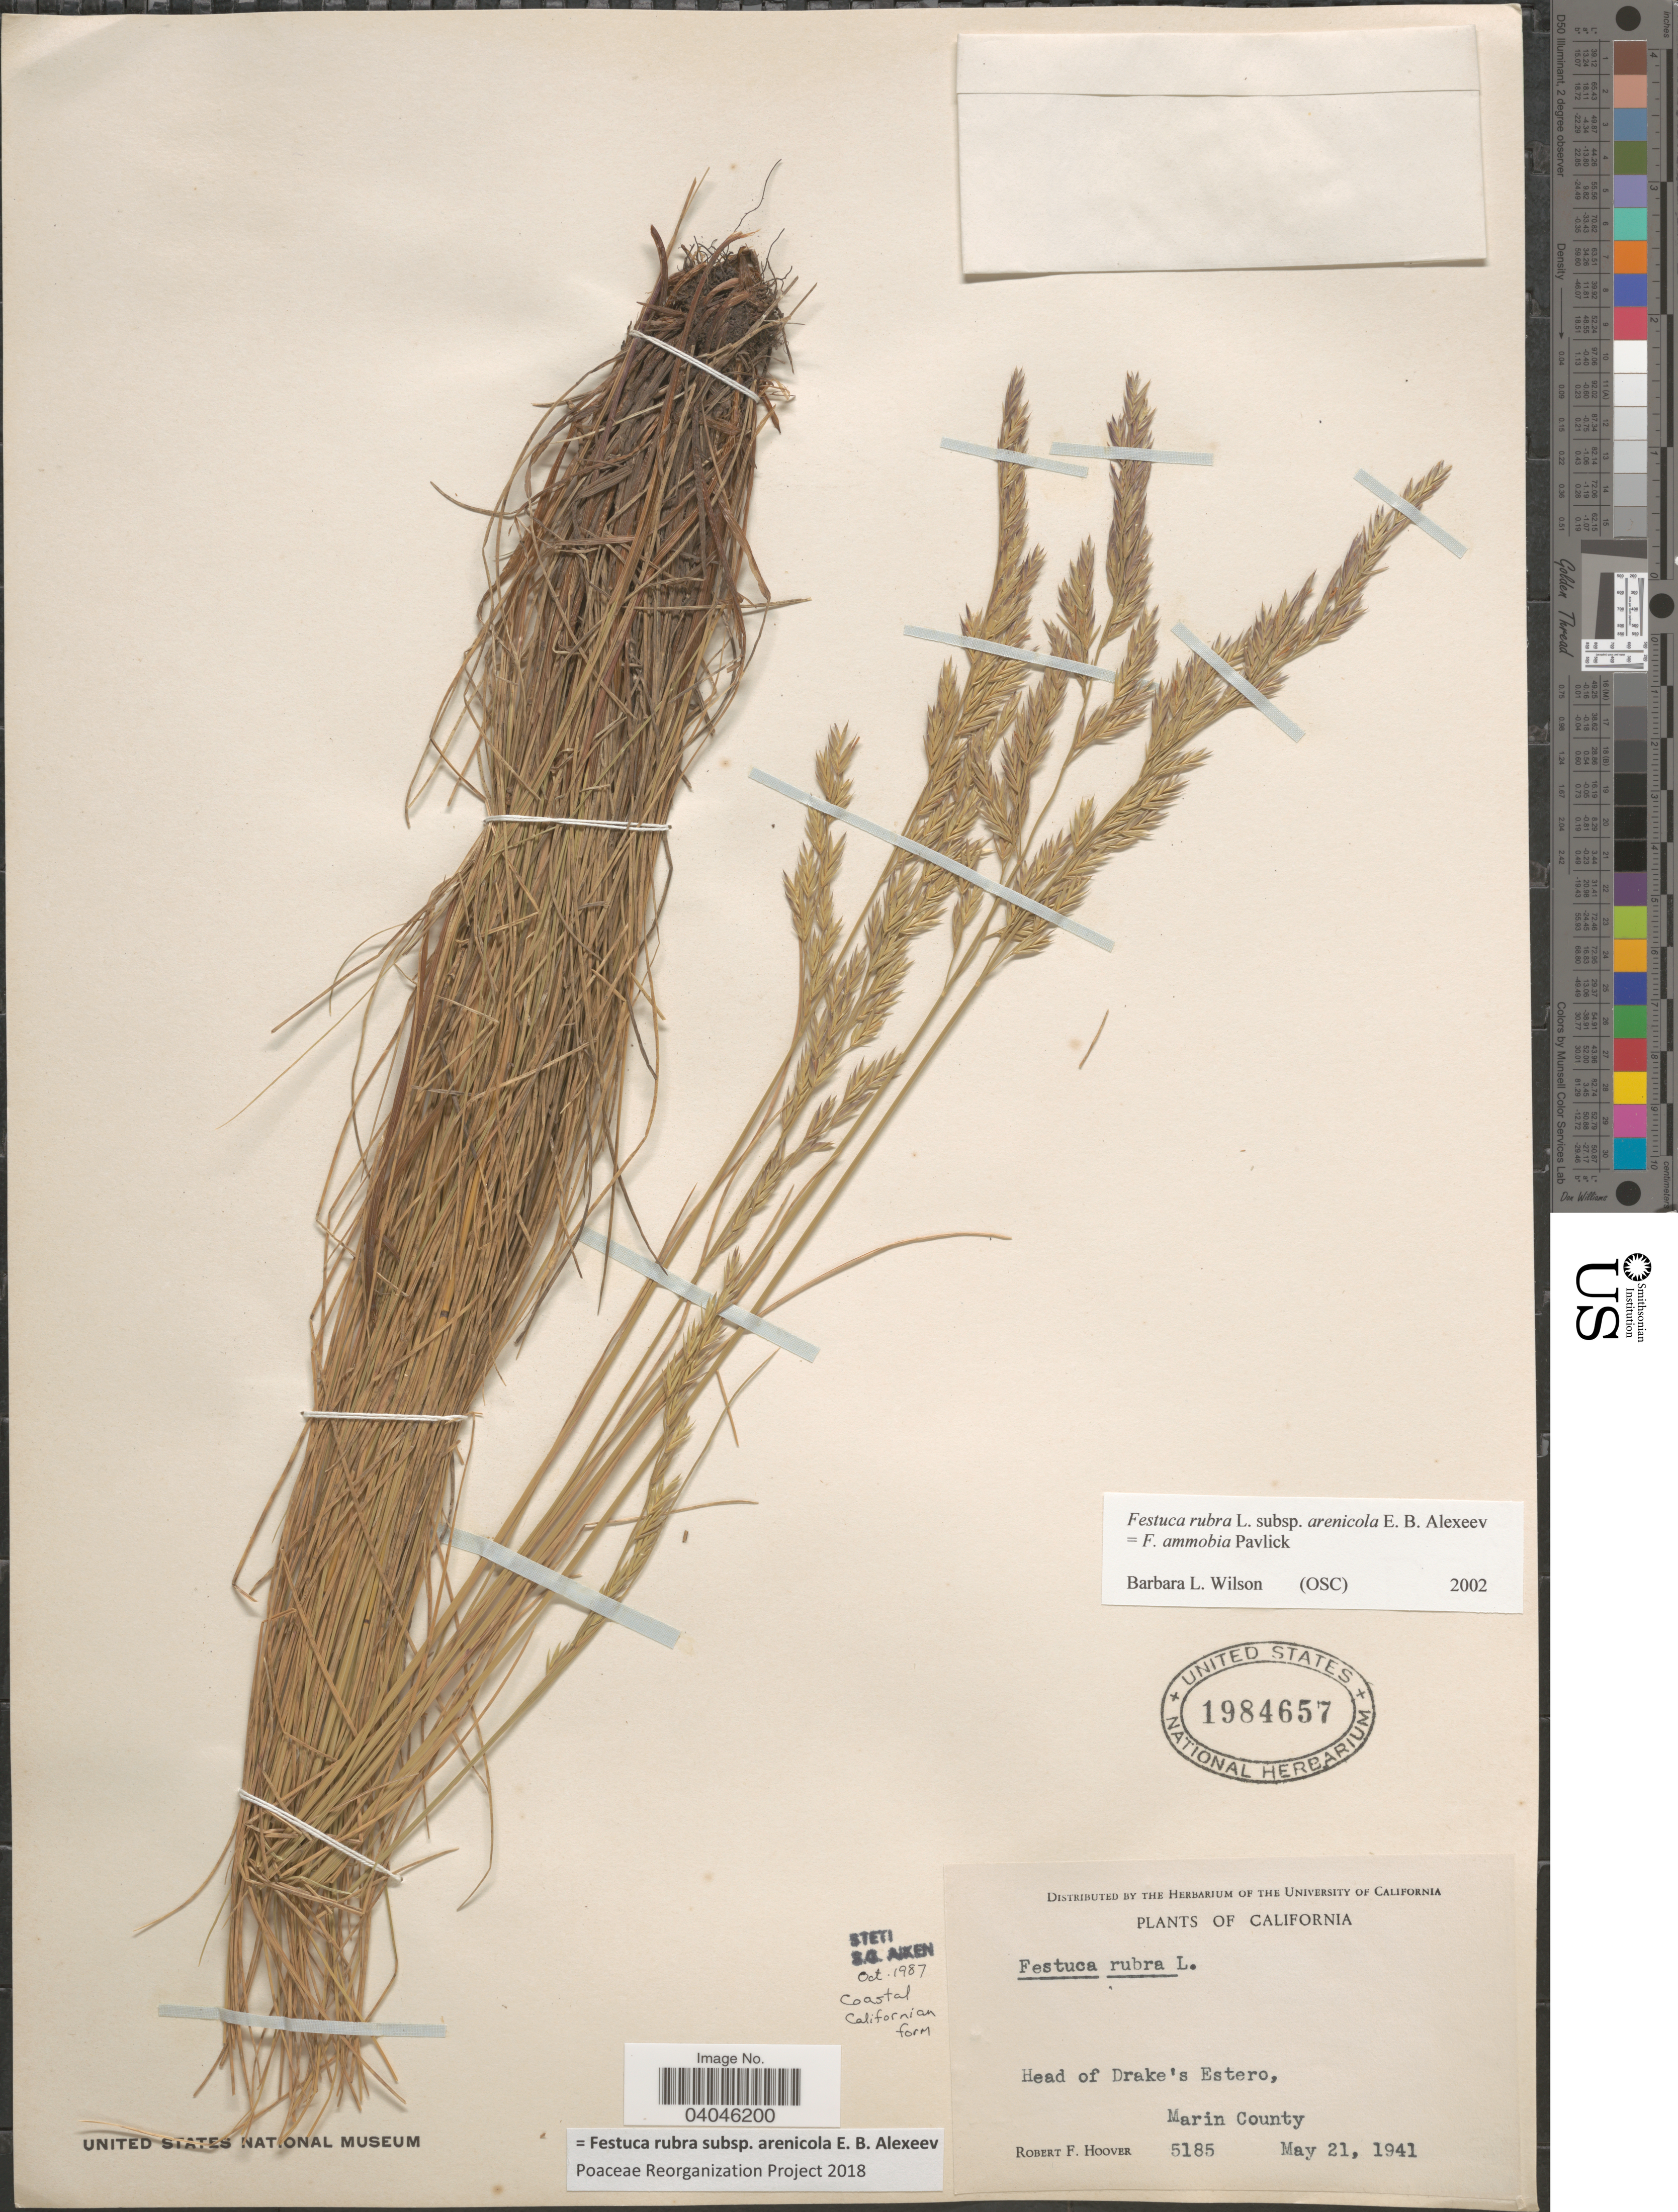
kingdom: Plantae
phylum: Tracheophyta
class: Liliopsida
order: Poales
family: Poaceae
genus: Festuca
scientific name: Festuca rubra subsp. arenicola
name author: E.B. Alexeev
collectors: R. F. Hoover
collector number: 5185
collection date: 1941-05-21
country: United States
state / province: California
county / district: Marin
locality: Head of Drake's Estero, Marin County.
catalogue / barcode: US 1984657